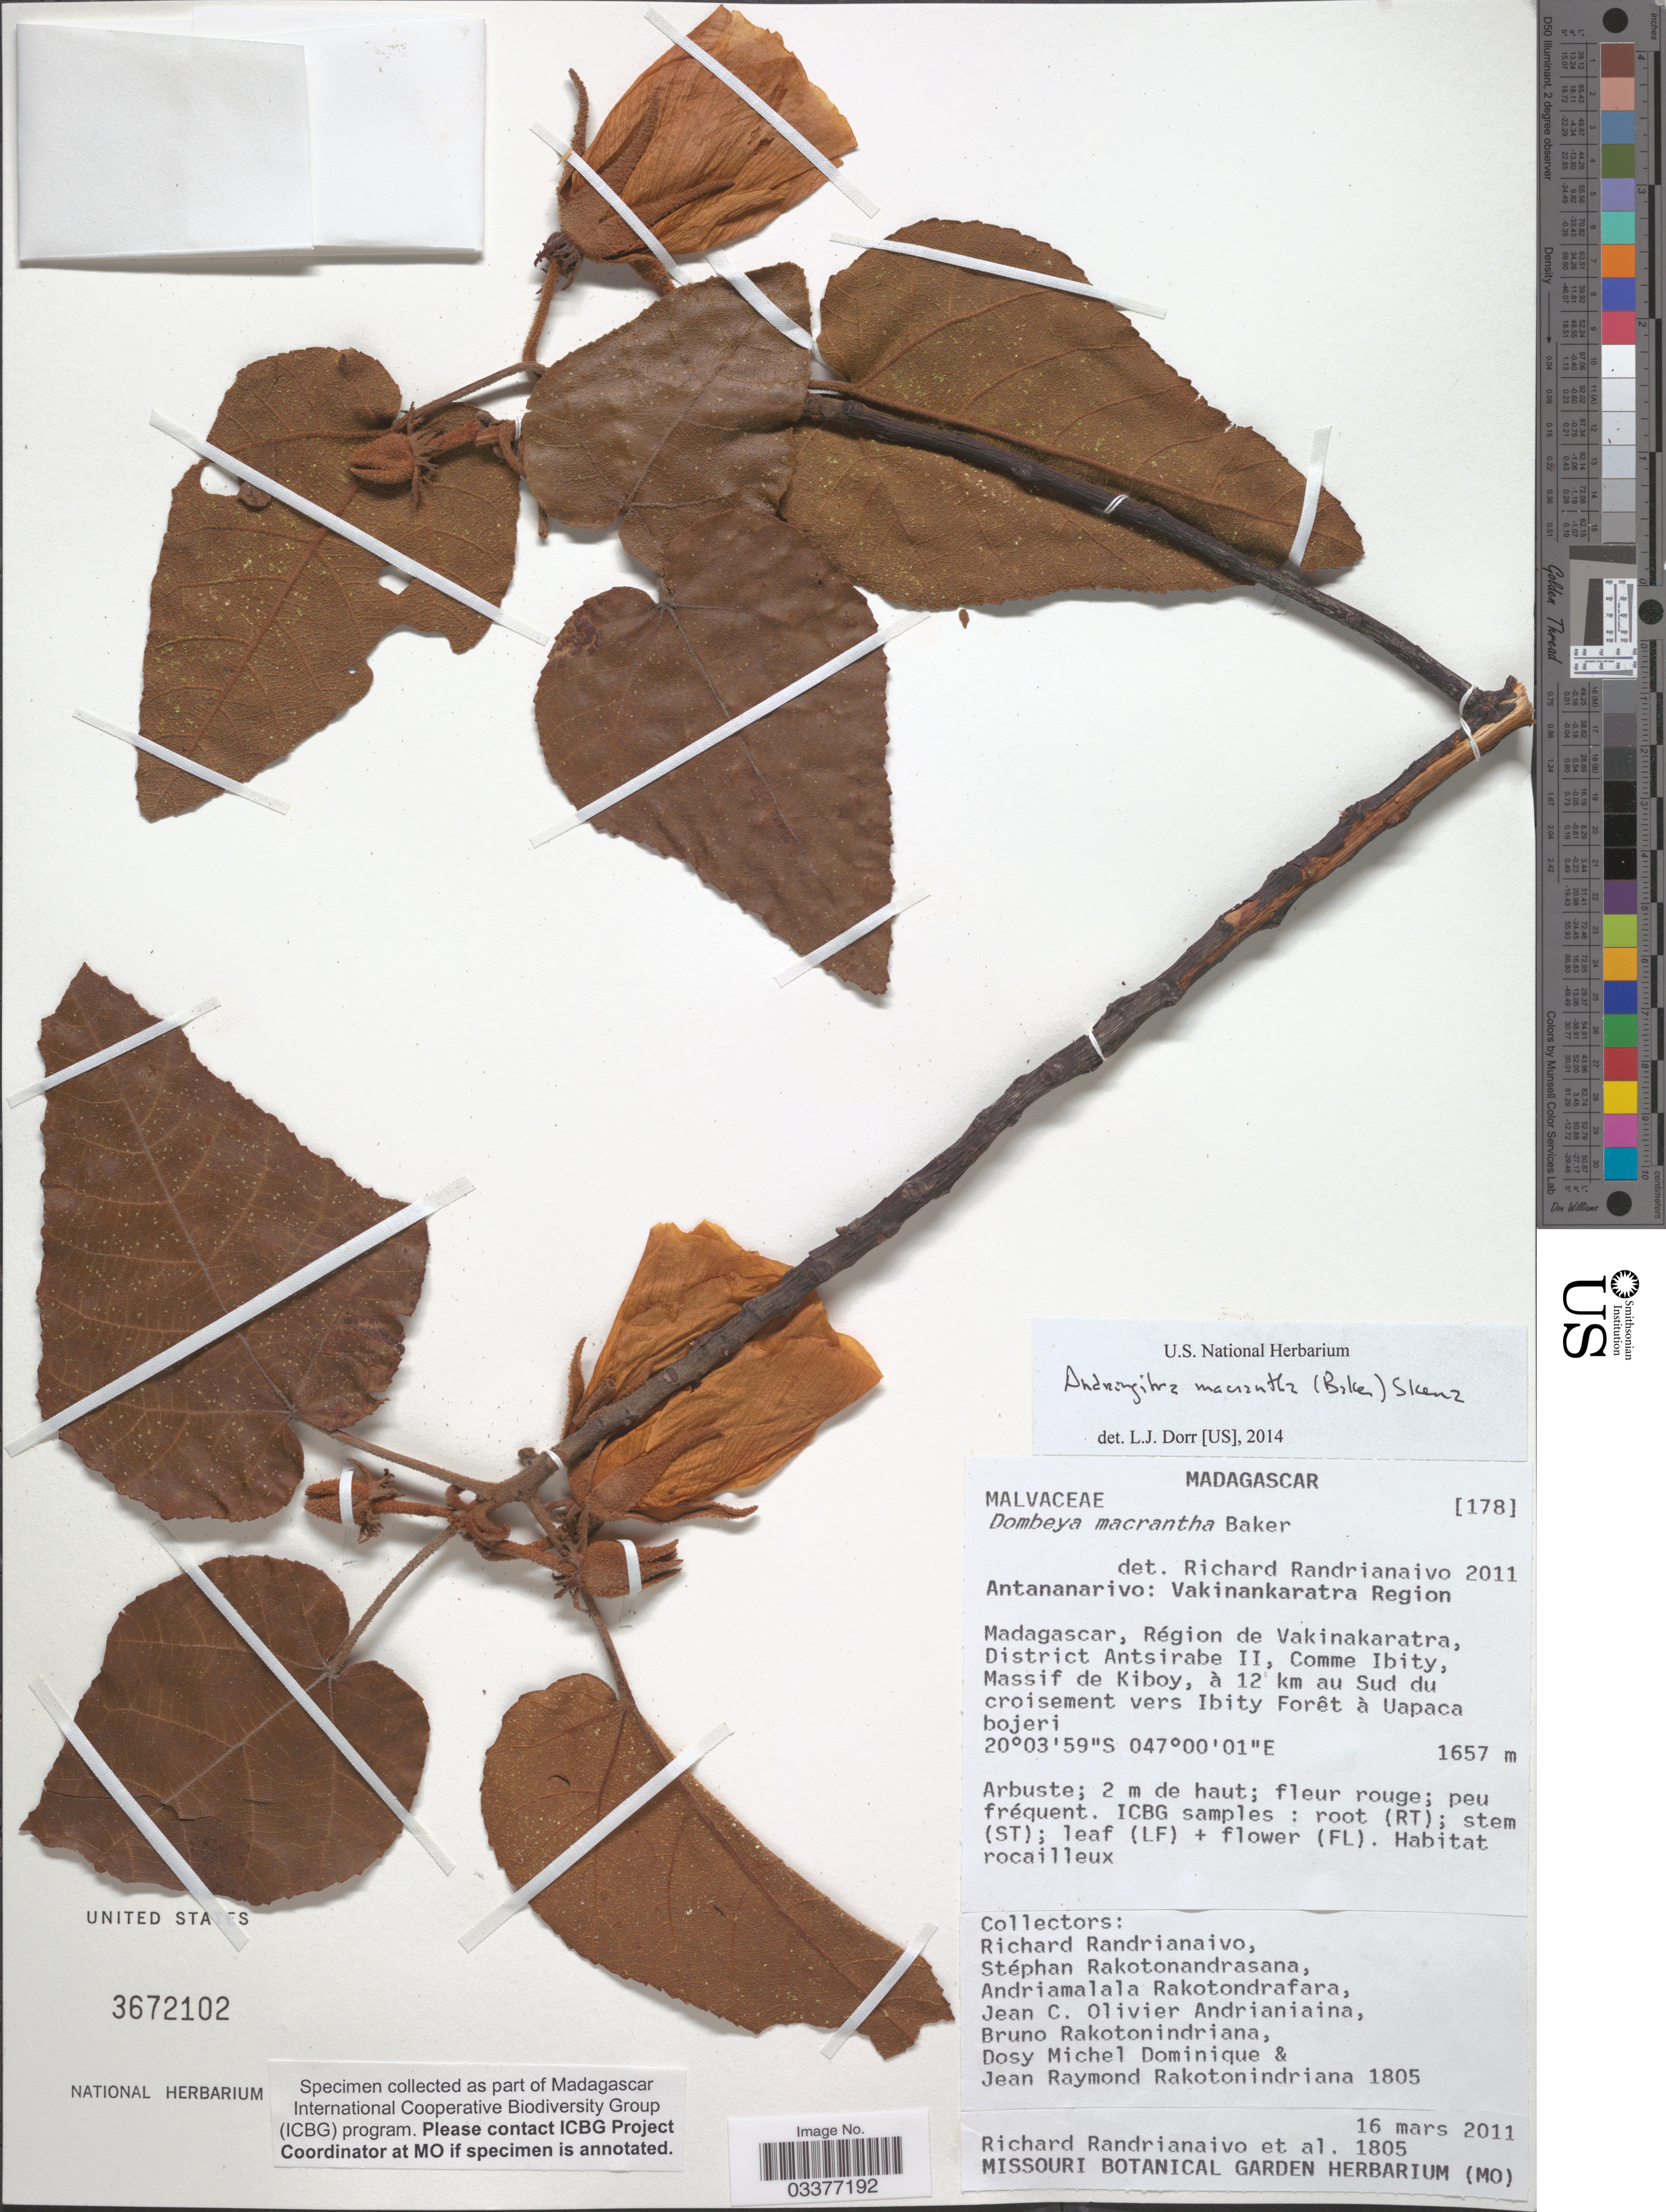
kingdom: Plantae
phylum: Tracheophyta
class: Magnoliopsida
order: Malvales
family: Malvaceae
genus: Andringitra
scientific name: Andringitra macrantha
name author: (Baker) Skema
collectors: R. Randrianaivo, S. Rakotonandrasana, A. Rakotondrafara, J. Andrianiaina & et al.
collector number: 1805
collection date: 2011-03-16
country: Madagascar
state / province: Vakinankaratra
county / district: Antsirabe II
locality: Vakinankaratra Region. Région de Vakinakaratra, District Antsirabe II, Comme Ibity, Massif de Kiboy, à 12 km au Sud du croisement vers Ibity.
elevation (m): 1657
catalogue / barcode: US 3672102